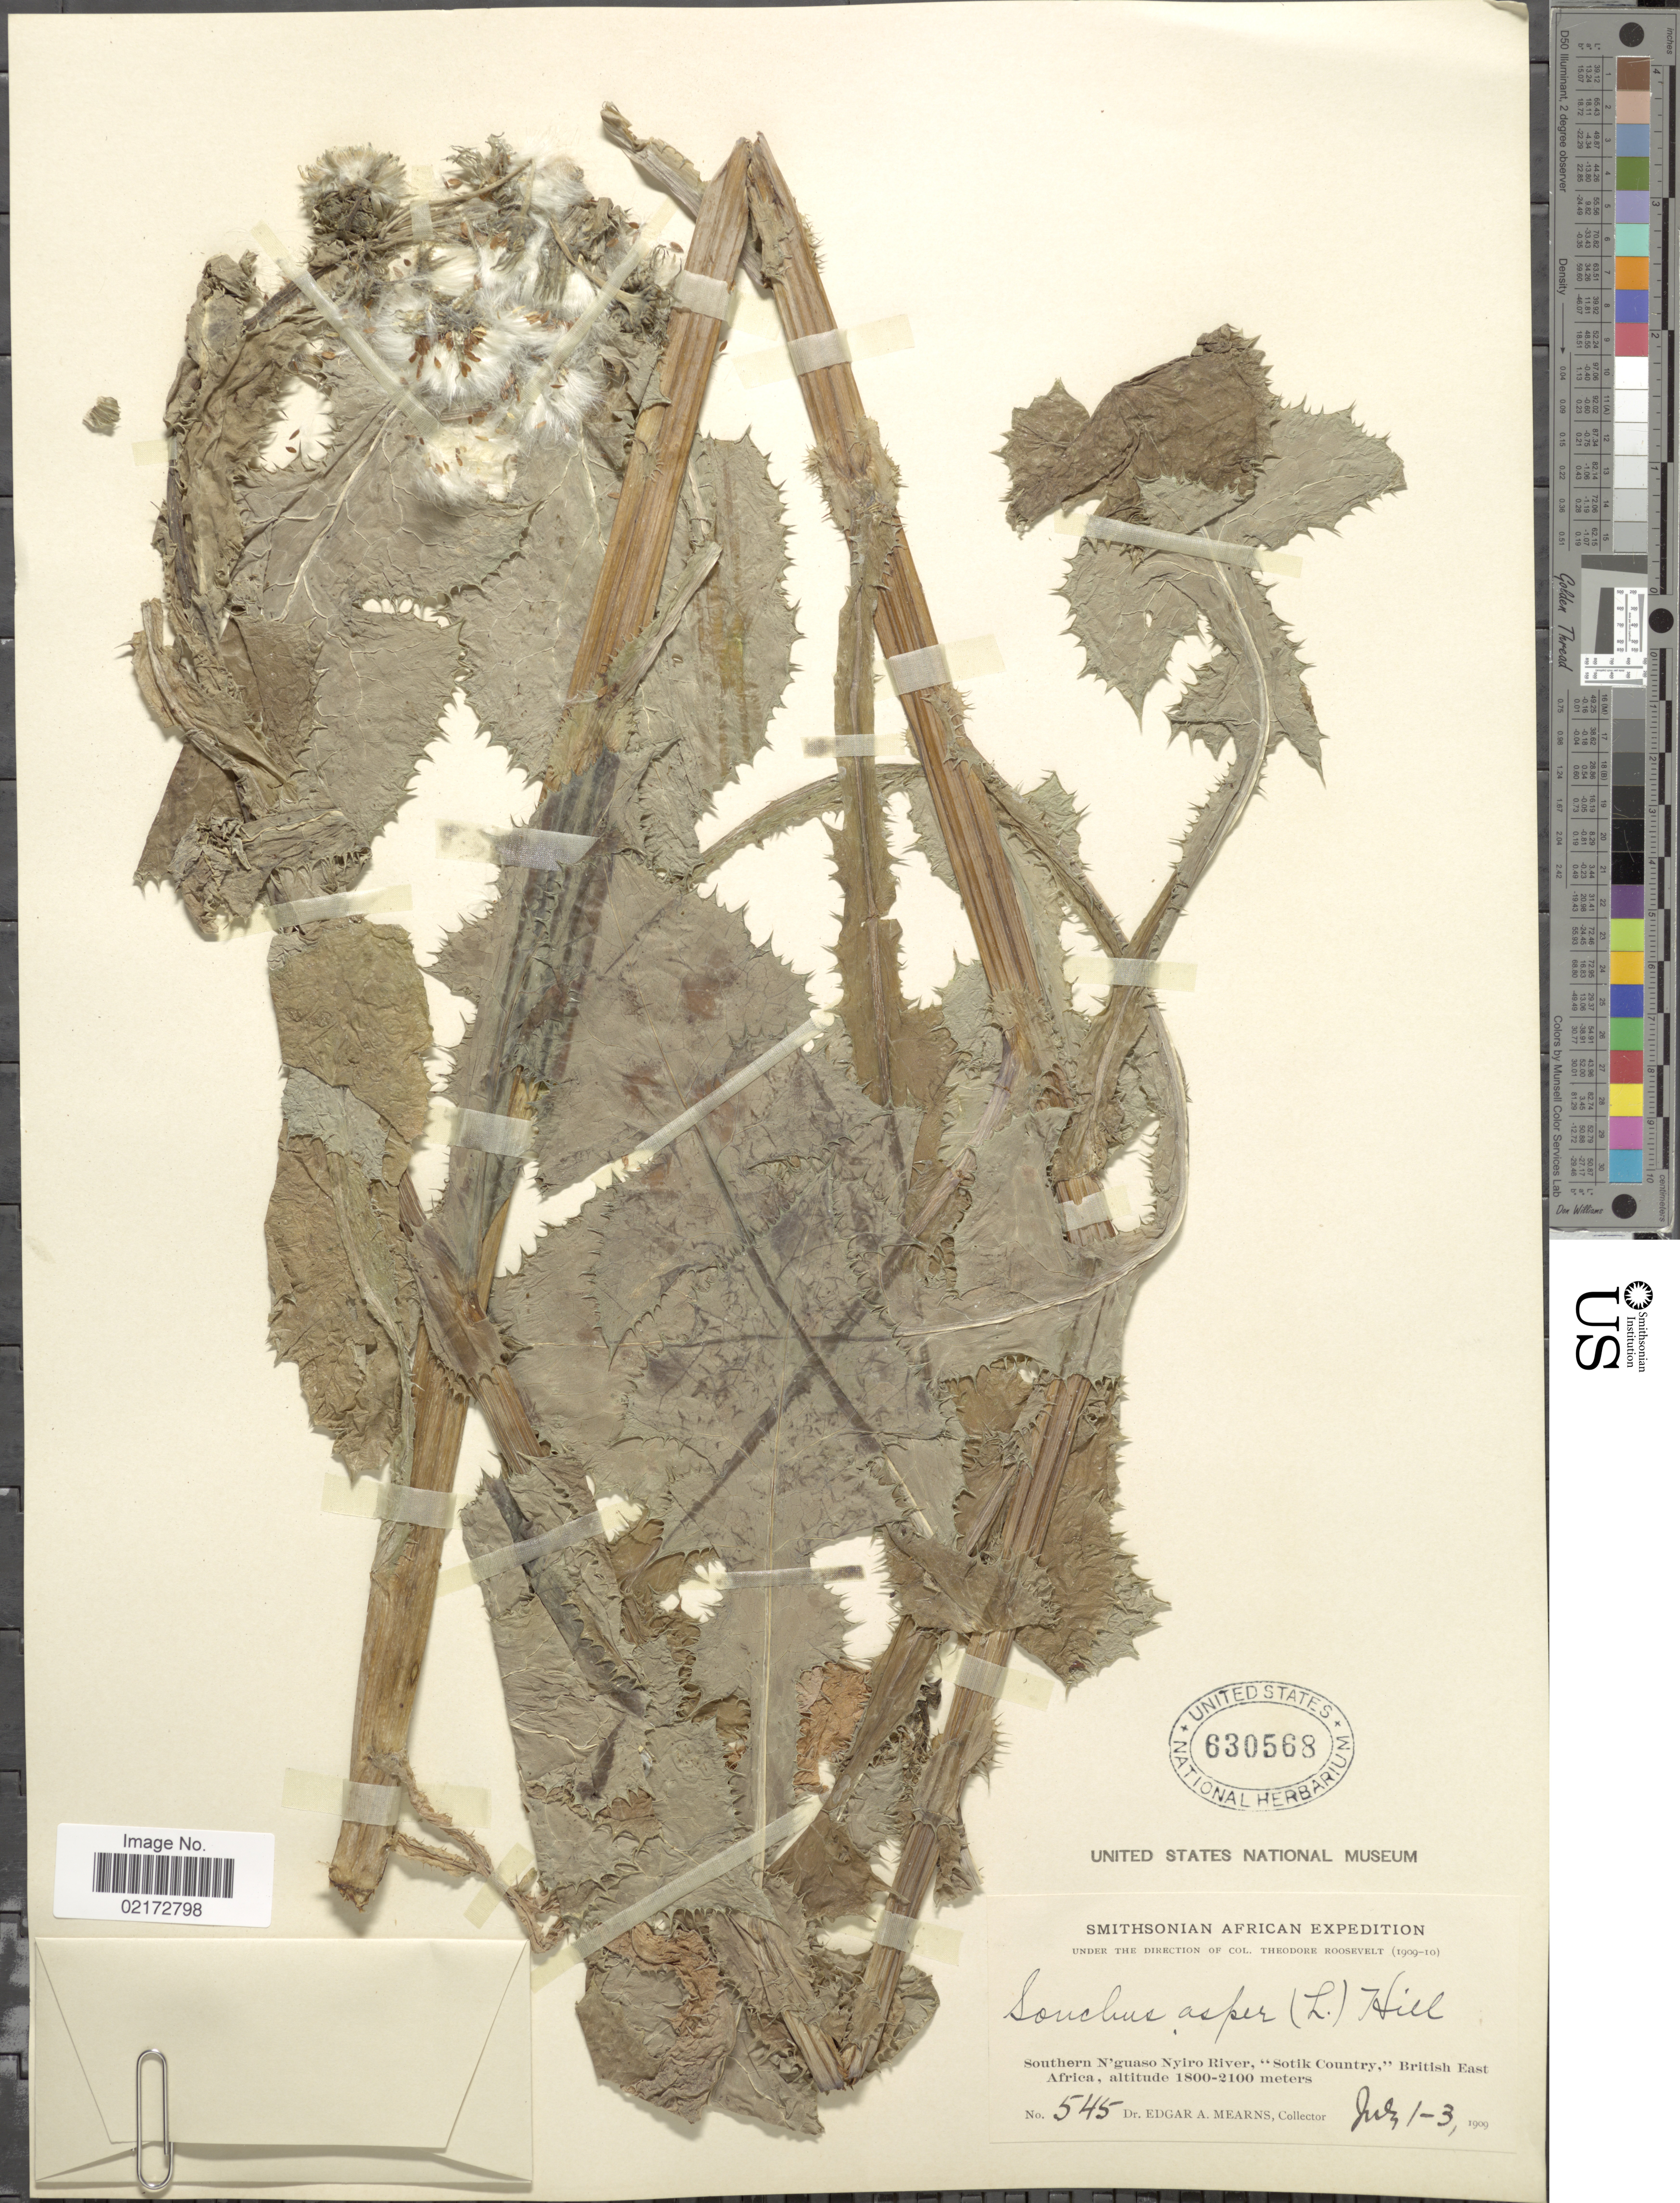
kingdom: Plantae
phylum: Tracheophyta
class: Magnoliopsida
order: Asterales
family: Asteraceae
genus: Sonchus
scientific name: Sonchus asper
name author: (L.) Hill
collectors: E. A. Mearns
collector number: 545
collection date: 1909-07-01/1909-07-03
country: Kenya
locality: Southern N'guaso Nyiro River, "Sotik Country", British East Africa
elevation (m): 1800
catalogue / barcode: US 630568